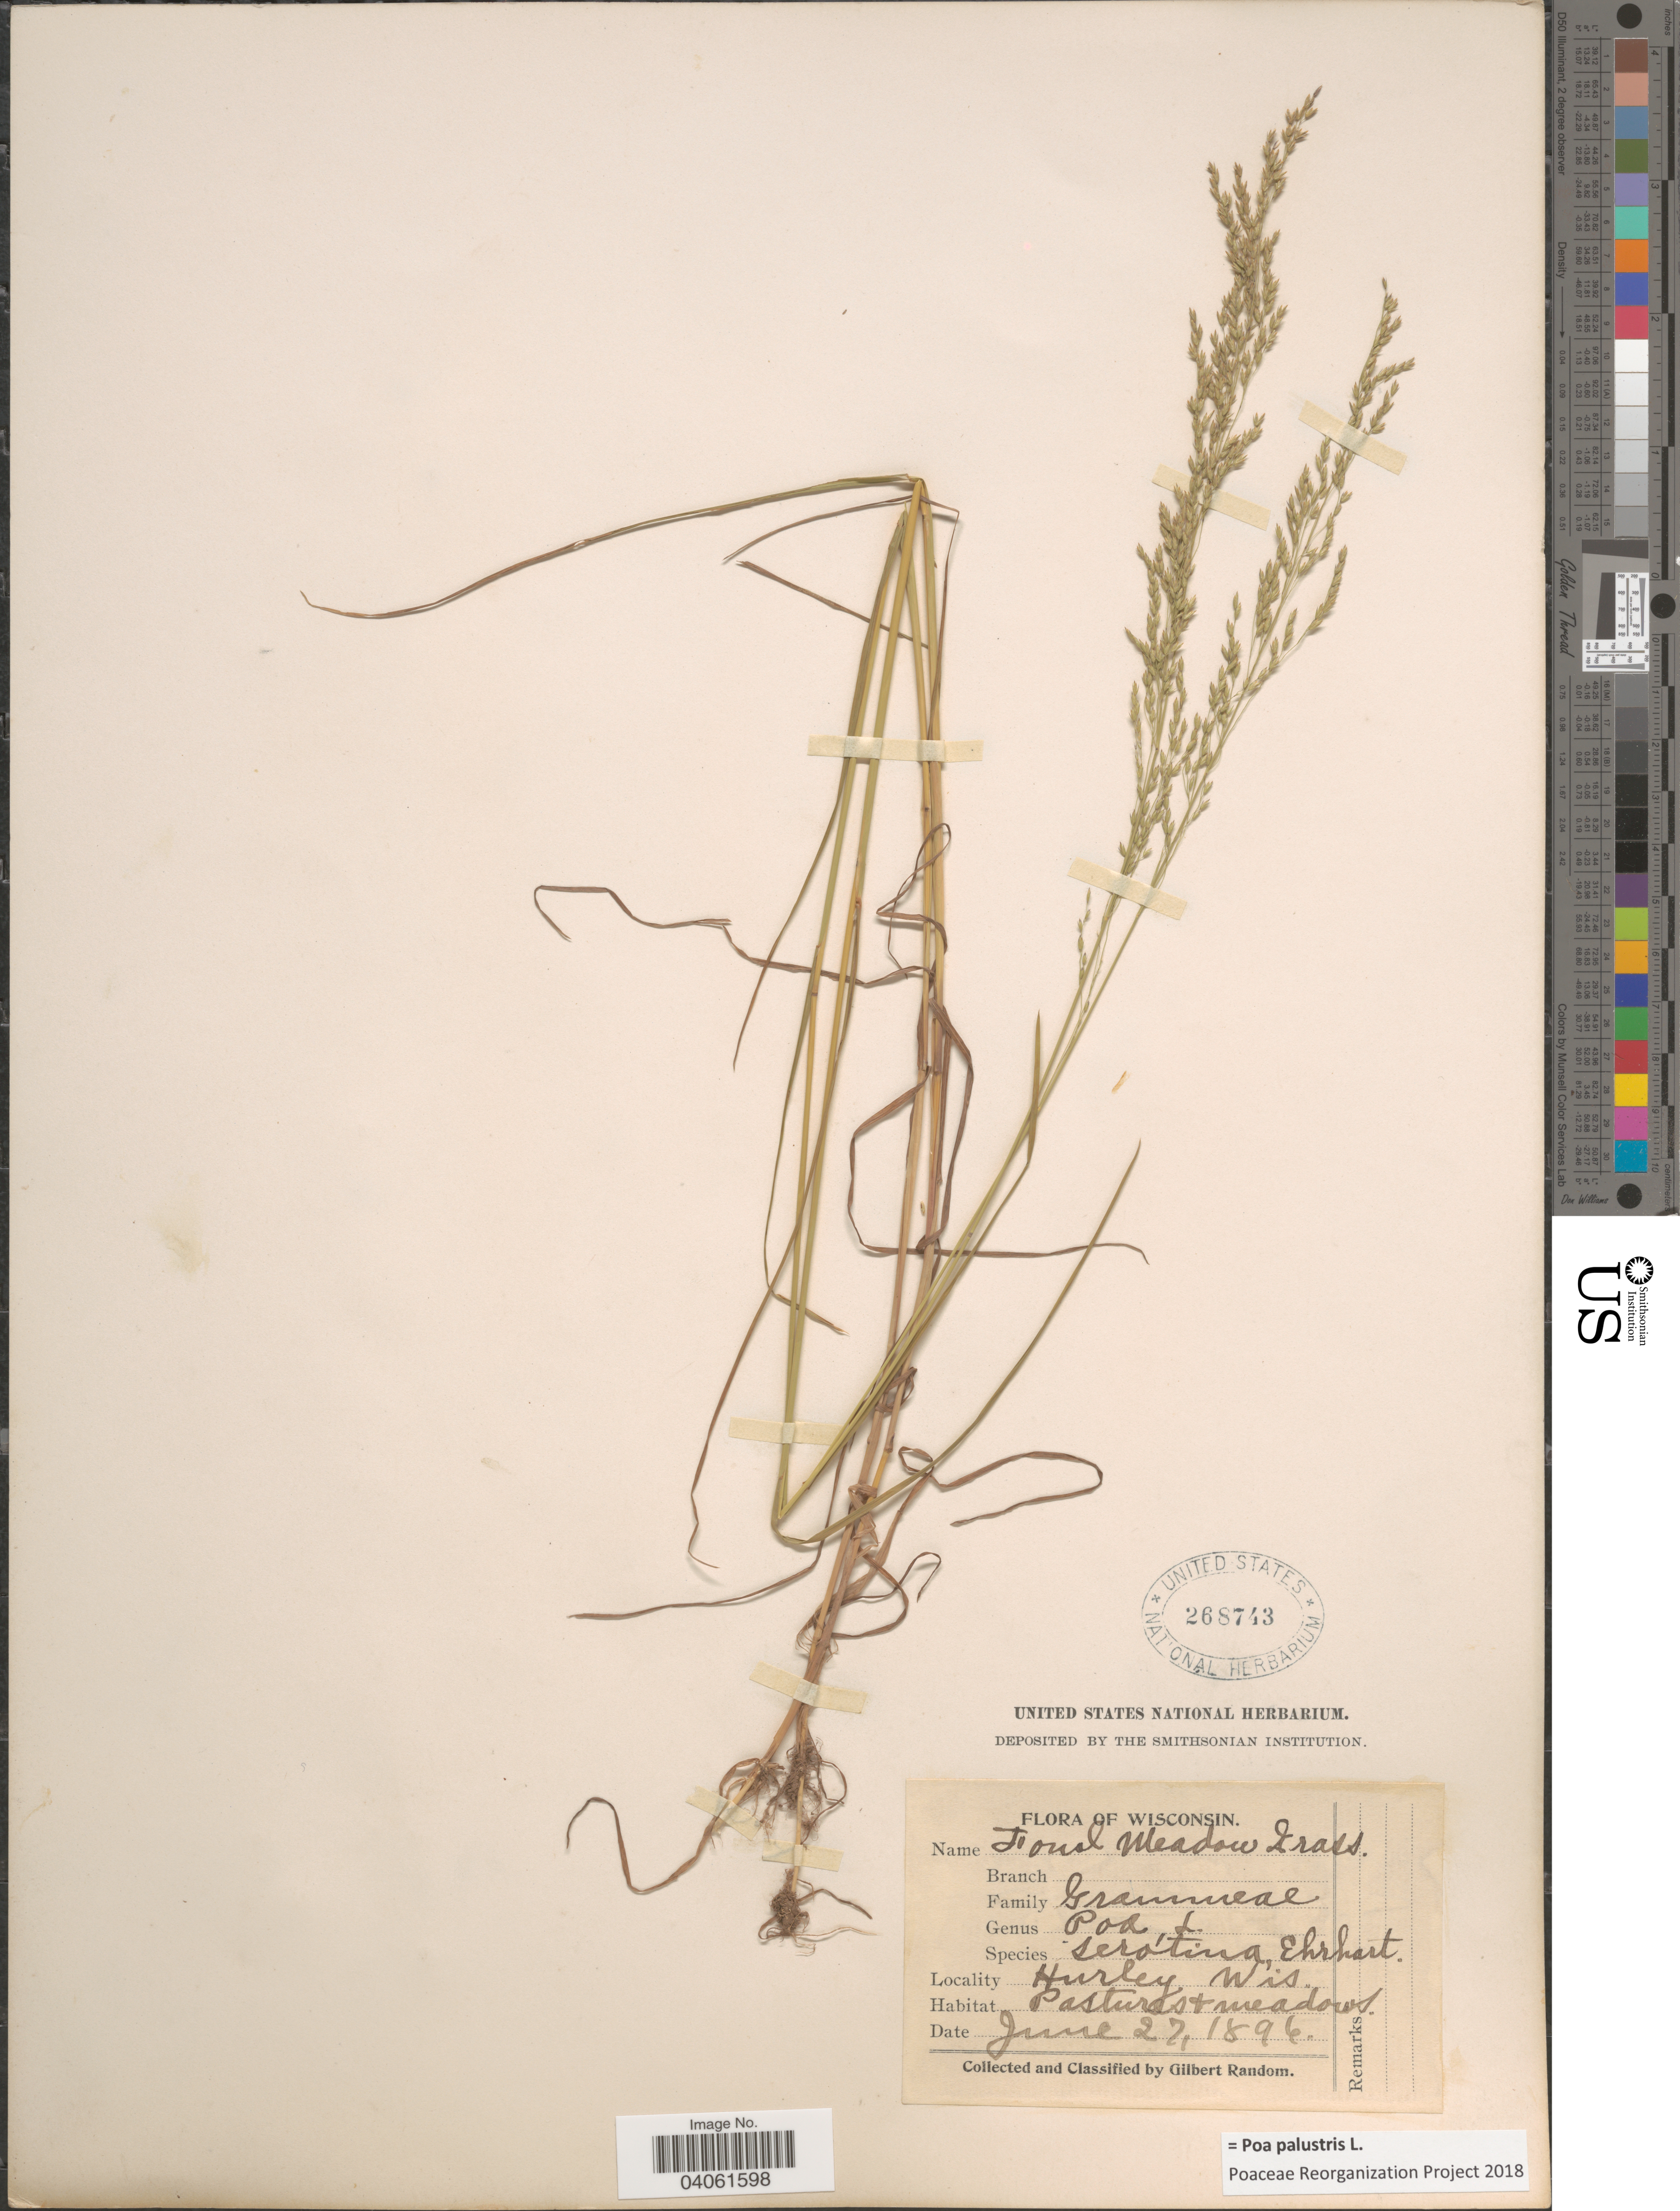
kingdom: Plantae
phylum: Tracheophyta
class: Liliopsida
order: Poales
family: Poaceae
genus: Poa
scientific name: Poa palustris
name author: L.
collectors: G. Random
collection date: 1896-06-27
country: United States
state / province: Wisconsin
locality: Hurley.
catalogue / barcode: US 268743